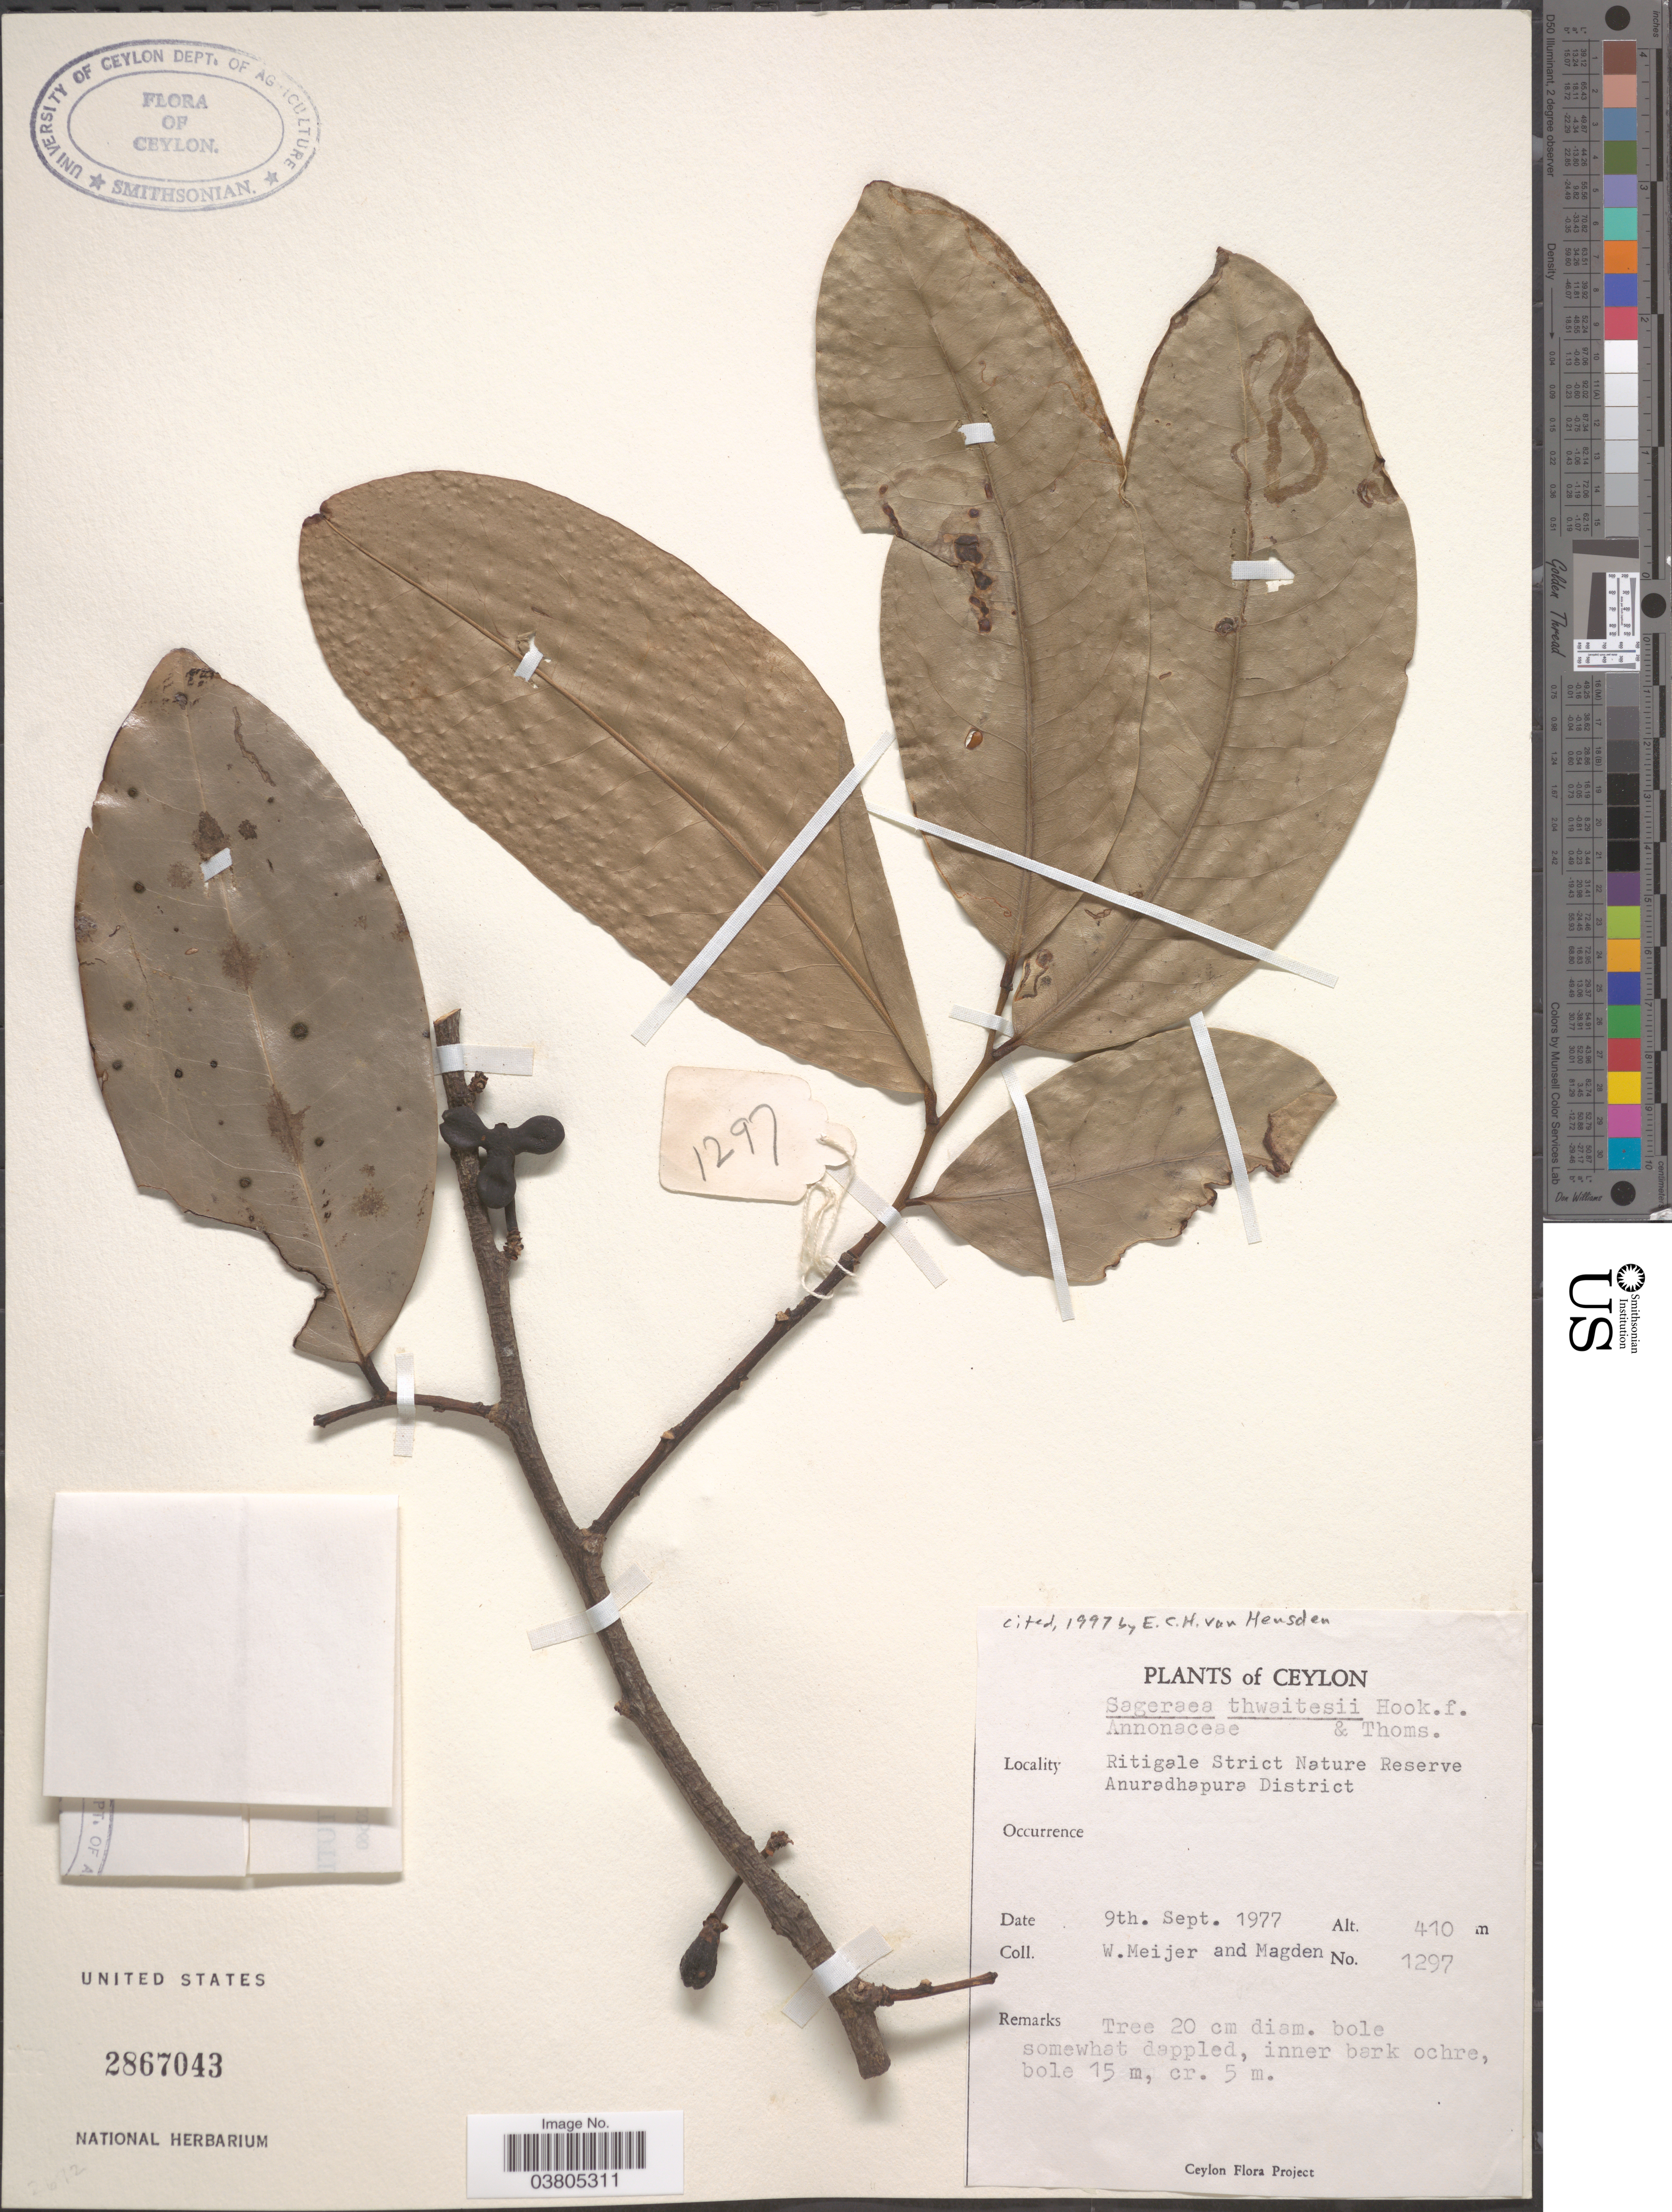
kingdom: Plantae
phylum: Tracheophyta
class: Magnoliopsida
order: Magnoliales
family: Annonaceae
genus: Sageraea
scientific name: Sageraea thwaitesii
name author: Hook. f. & Thomson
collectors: W. Meijer & Magden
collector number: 1297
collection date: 1977-09-09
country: Sri Lanka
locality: Ceylon. Ritigale Strict Nature Reserve. Anuradhapura District.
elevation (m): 410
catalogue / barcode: US 2867043